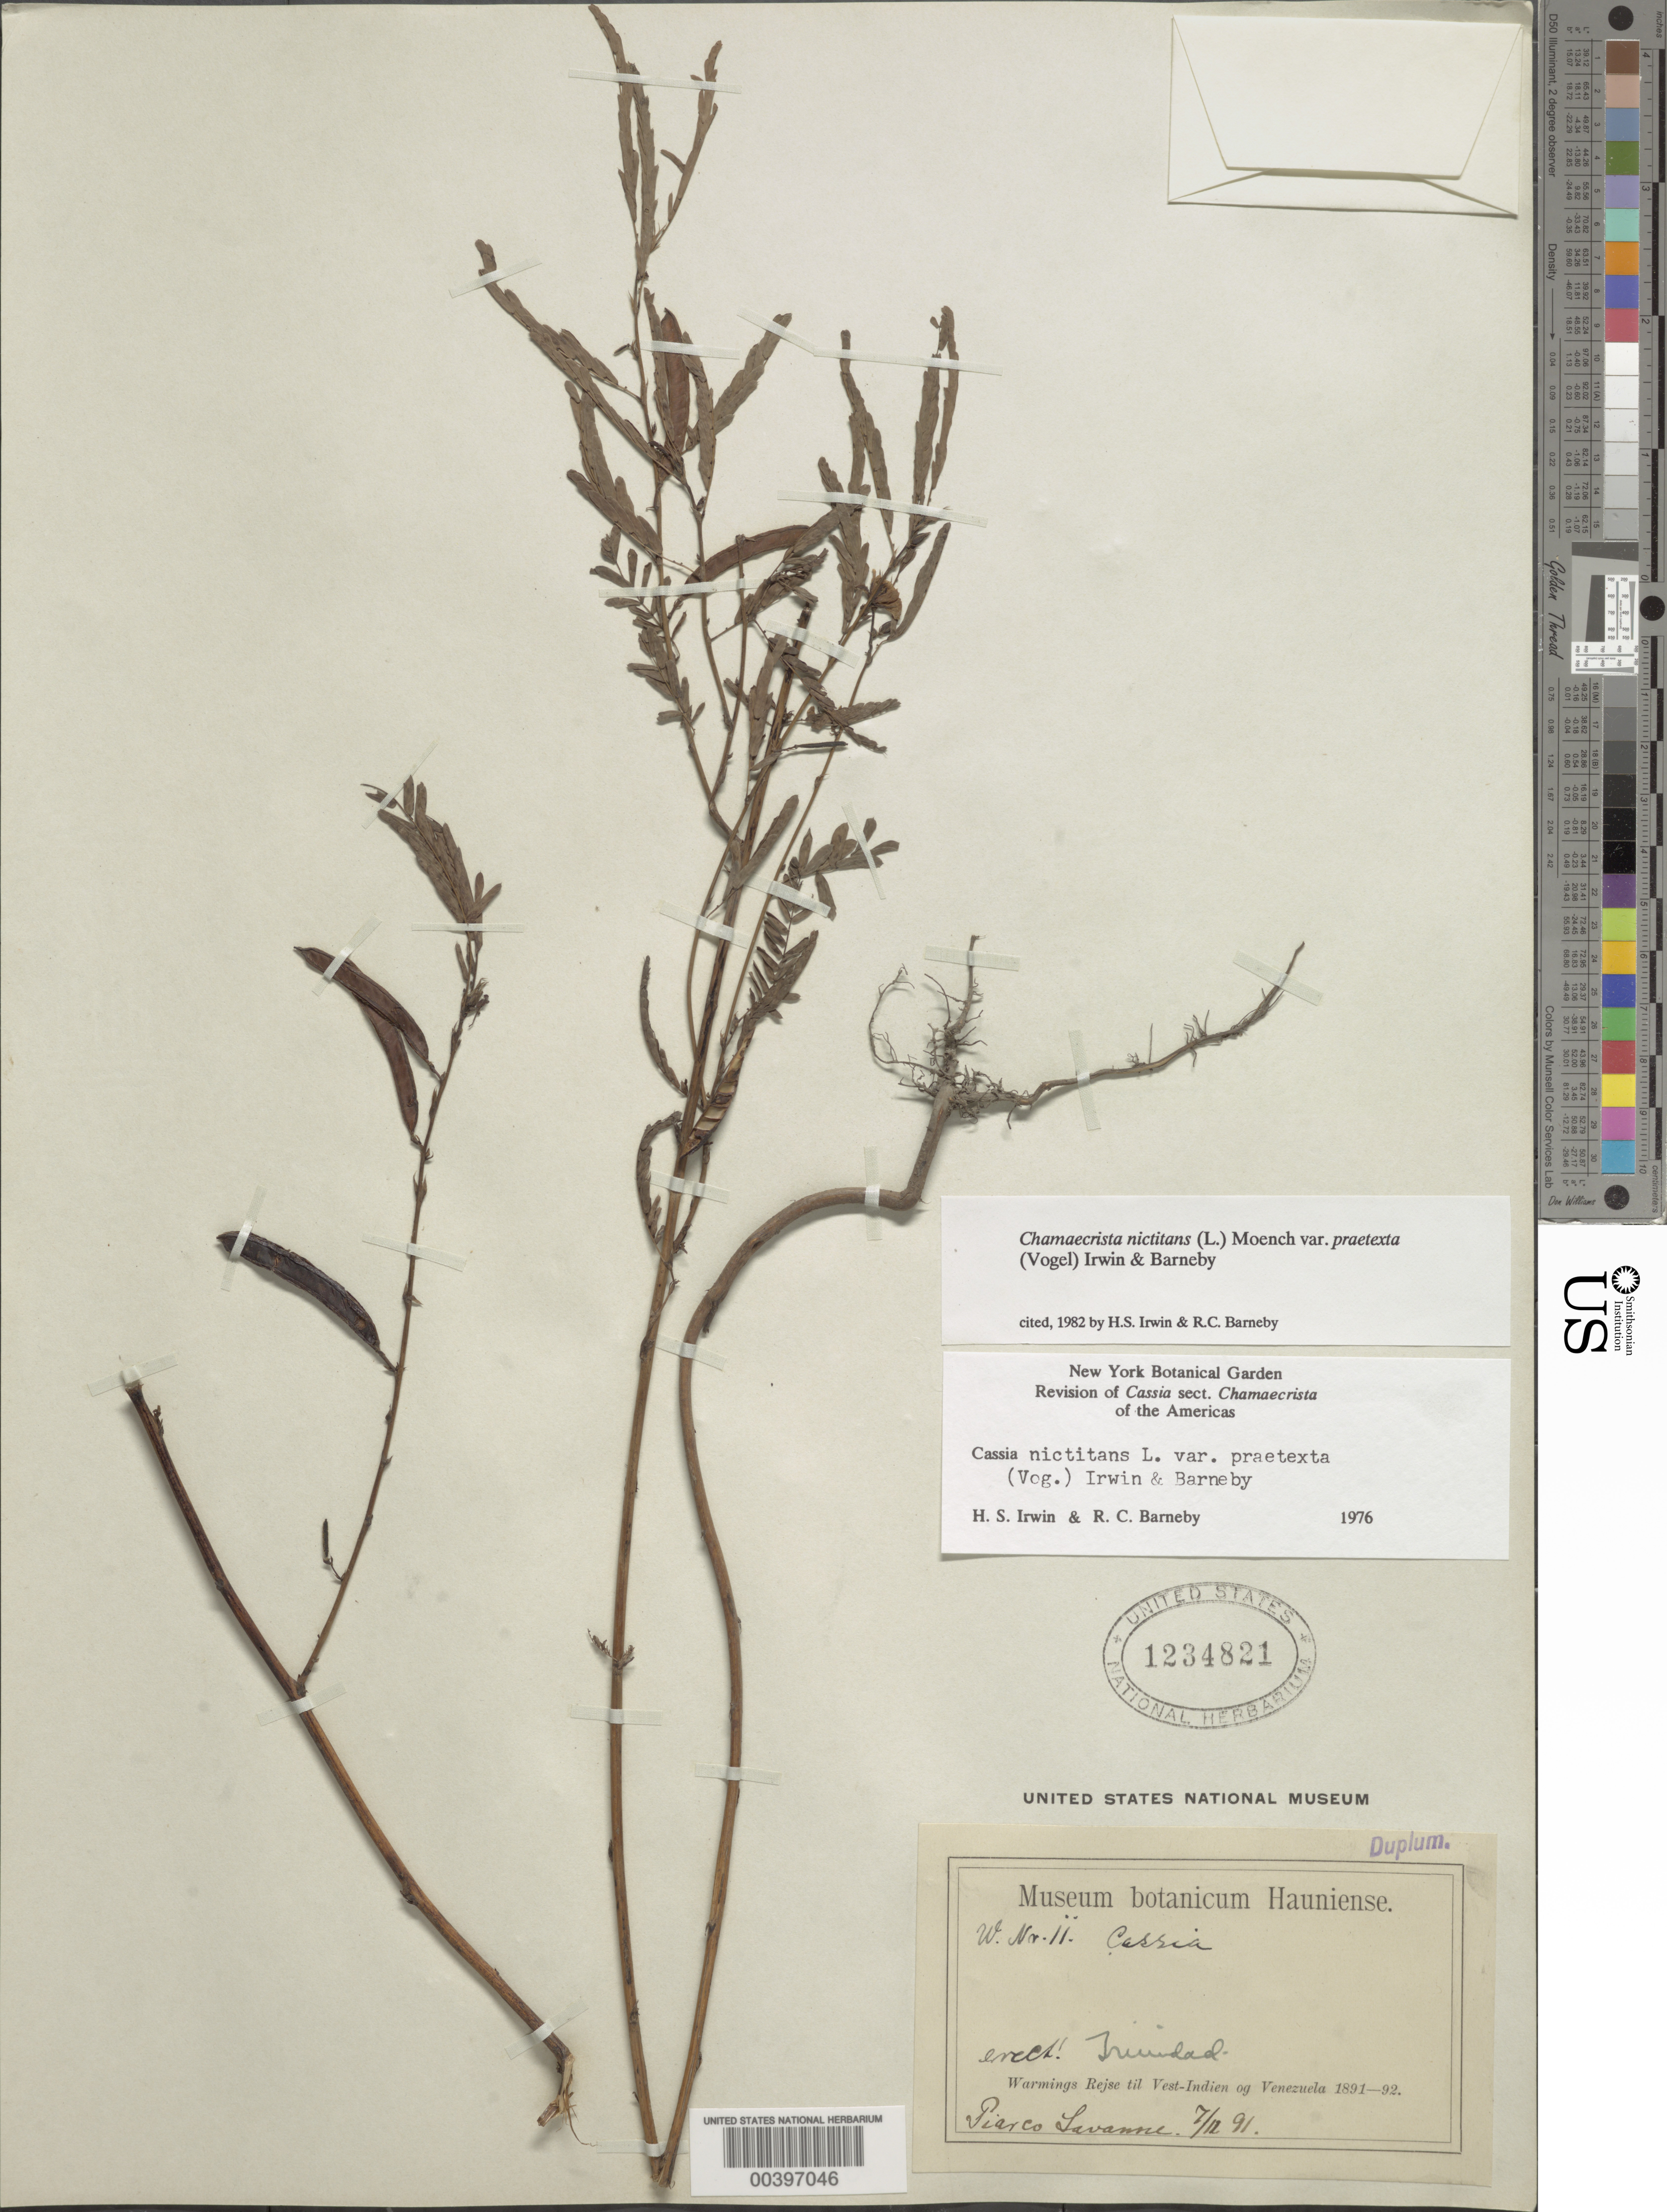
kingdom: Plantae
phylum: Tracheophyta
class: Magnoliopsida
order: Fabales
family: Fabaceae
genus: Chamaecrista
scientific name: Chamaecrista nictitans var. praetexta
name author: (Vogel) H.S. Irwin & Barneby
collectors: E. Warming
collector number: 11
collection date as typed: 07 Nov 1891 or 11 Jul 1891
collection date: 1891-07-11 or 1891-11-07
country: Trinidad and Tobago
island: Trinidad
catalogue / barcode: US 1234821